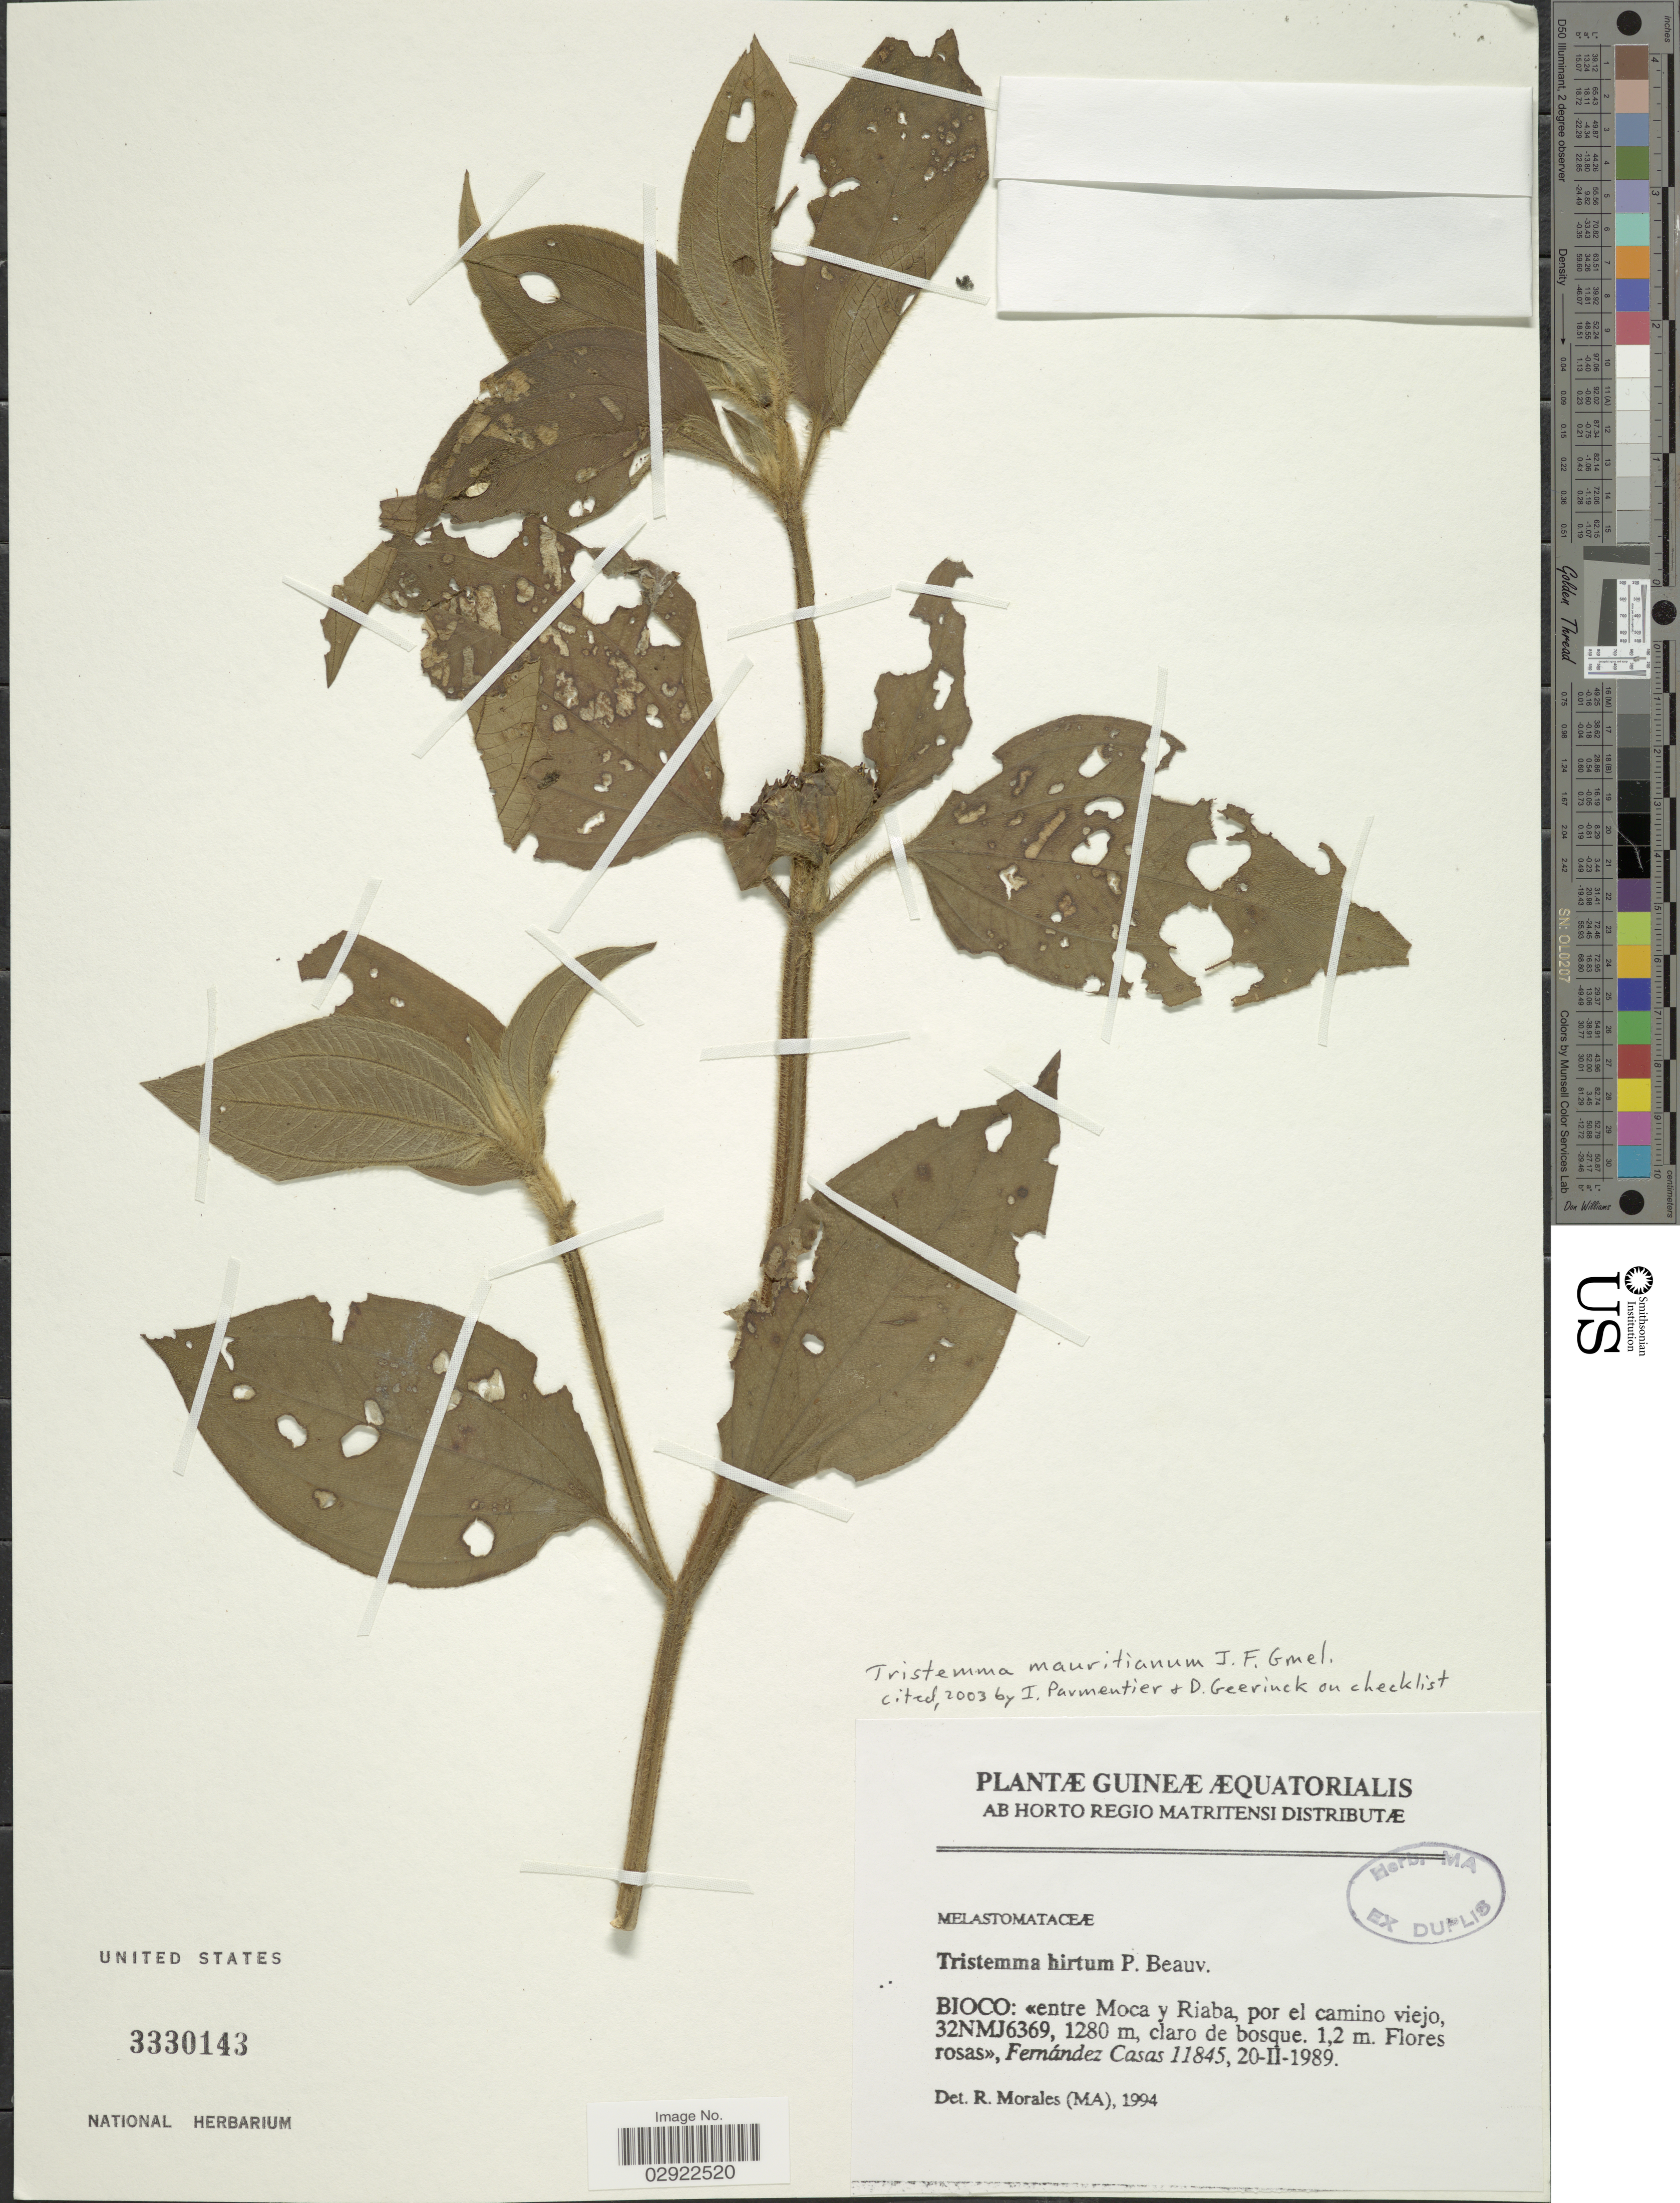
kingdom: Plantae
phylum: Tracheophyta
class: Magnoliopsida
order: Myrtales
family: Melastomataceae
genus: Tristemma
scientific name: Tristemma mauritianum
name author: J.F. Gmel.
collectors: F. Casas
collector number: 11845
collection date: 1989-02-20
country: Equatorial Guinea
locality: Bioco: entre Moca y Riaba, por el camino viejo, 32NMJ6369.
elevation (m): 1280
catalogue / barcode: US 3330143